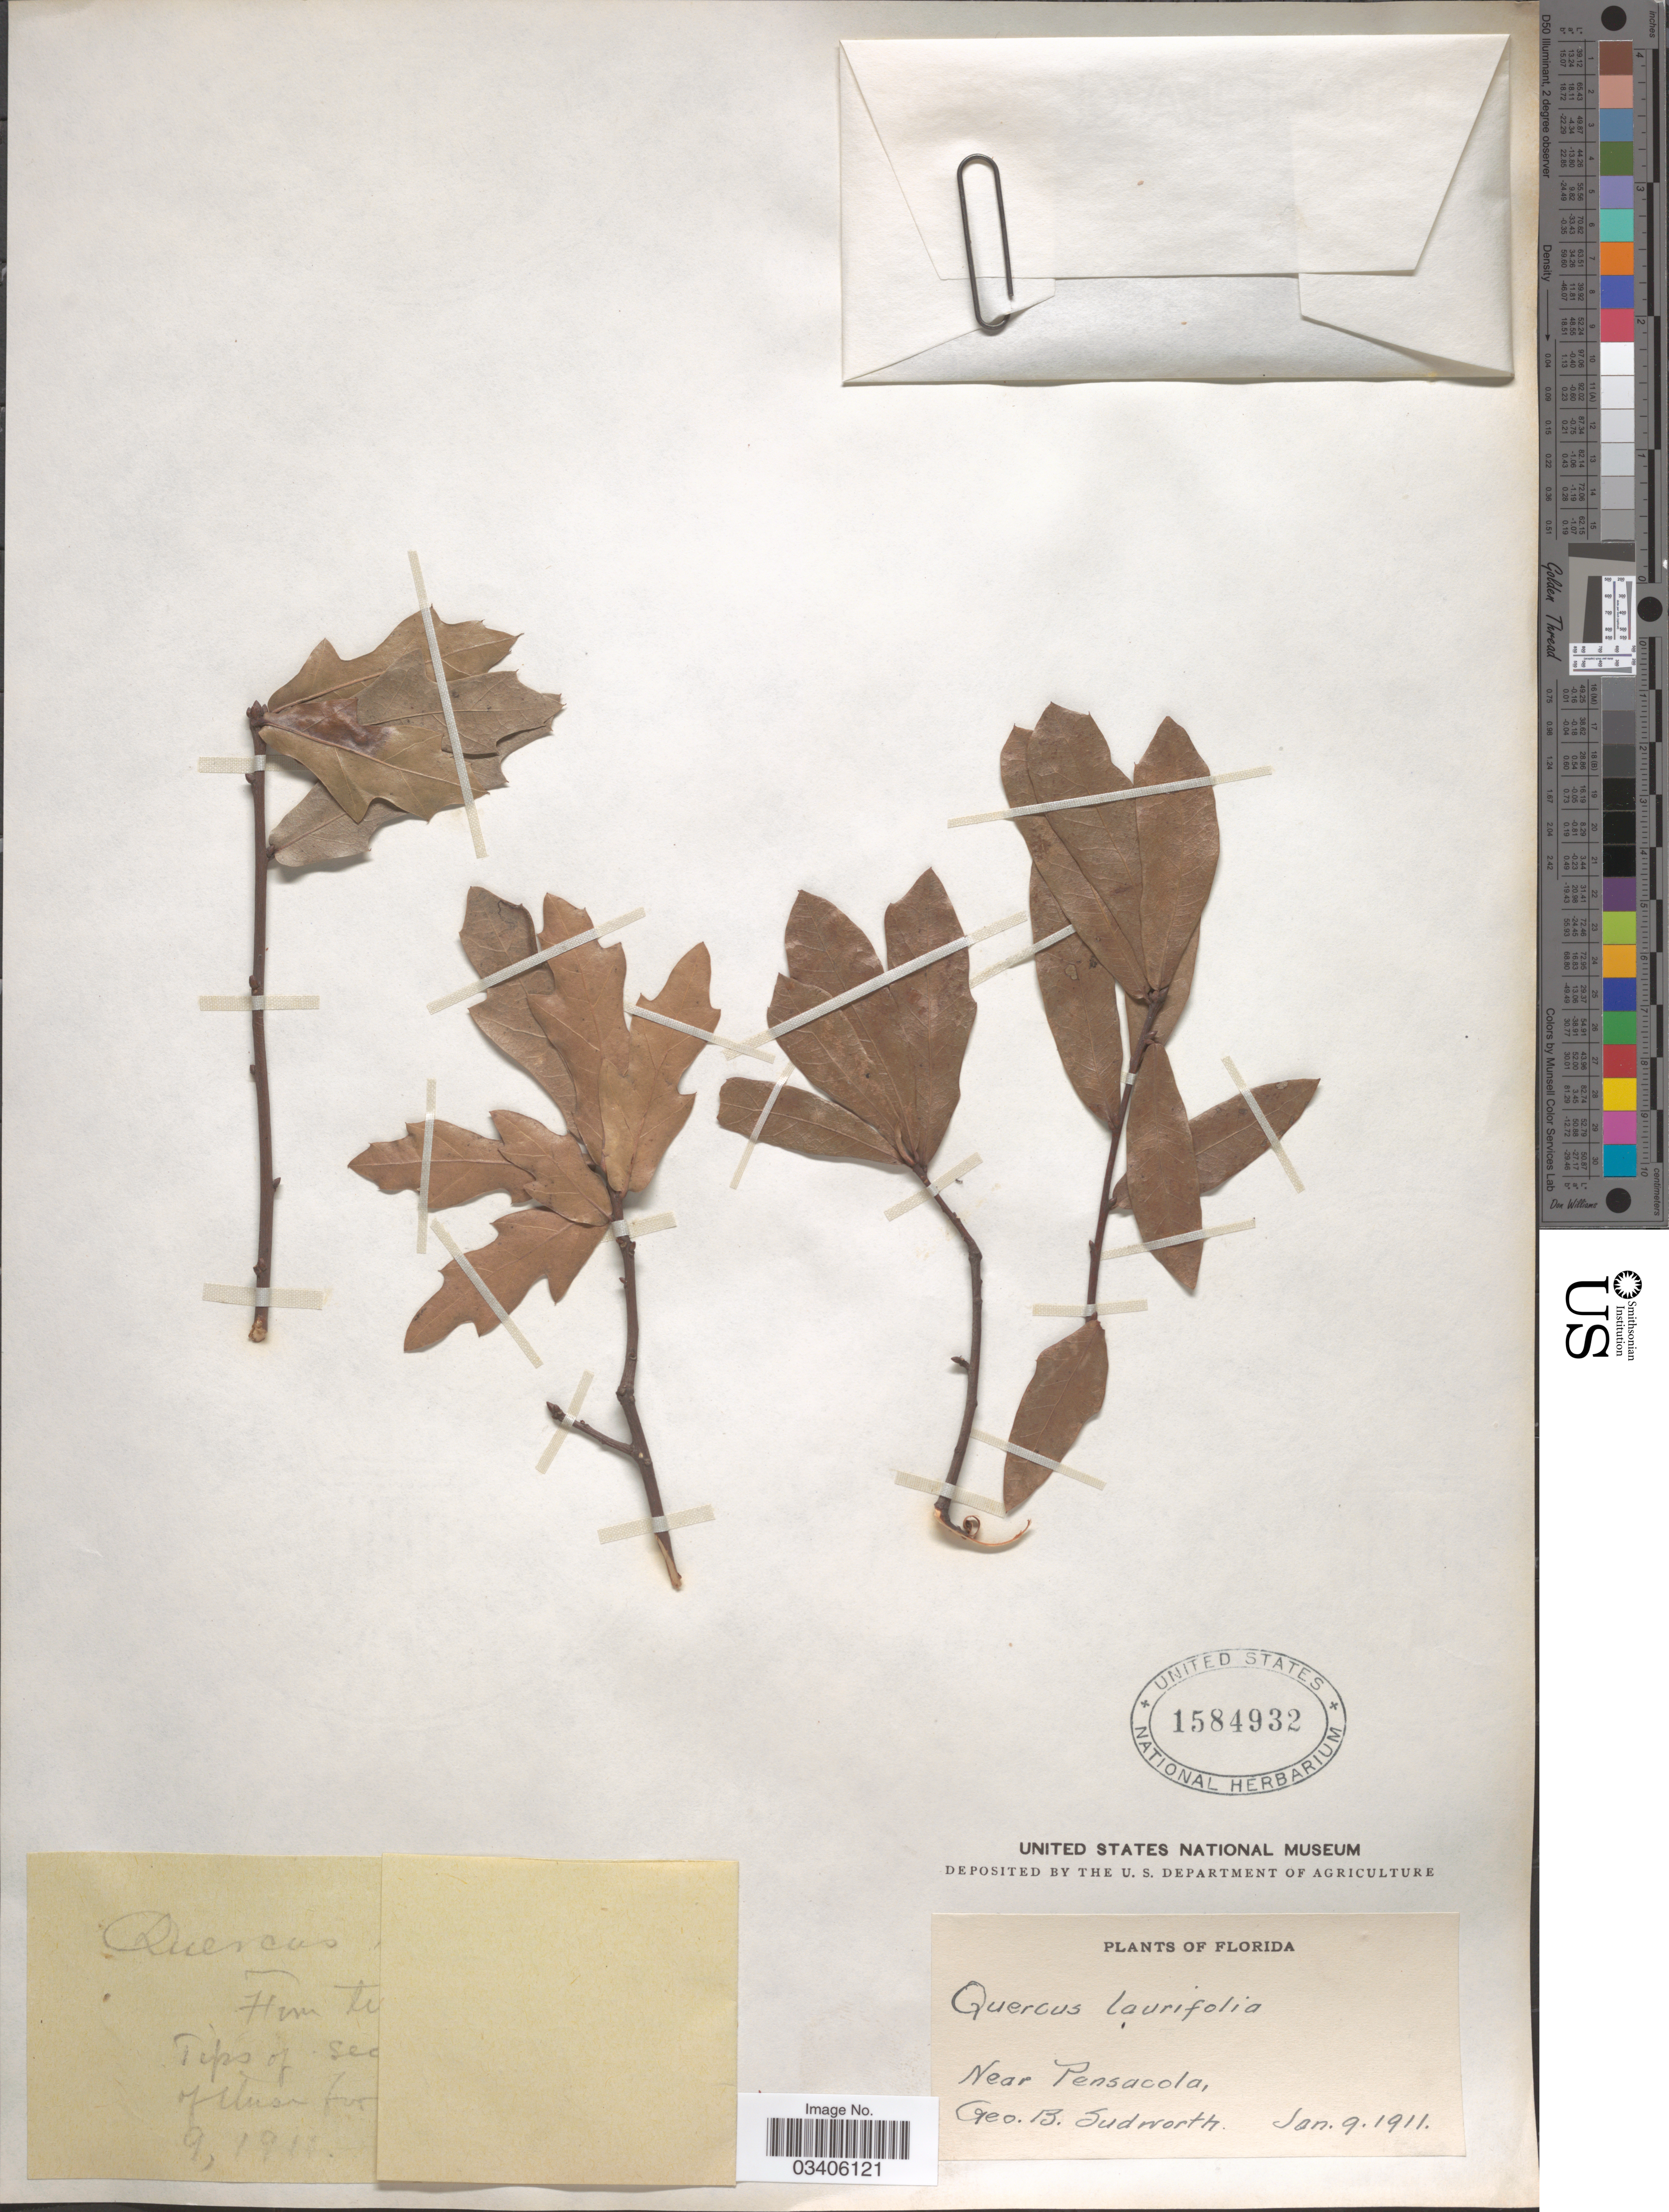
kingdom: Plantae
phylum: Tracheophyta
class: Magnoliopsida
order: Fagales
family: Fagaceae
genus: Quercus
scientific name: Quercus laurifolia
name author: Michx.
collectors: G. B. Sudworth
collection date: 1911-01-09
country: United States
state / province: Florida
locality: Near Pensacola.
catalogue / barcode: US 1584932